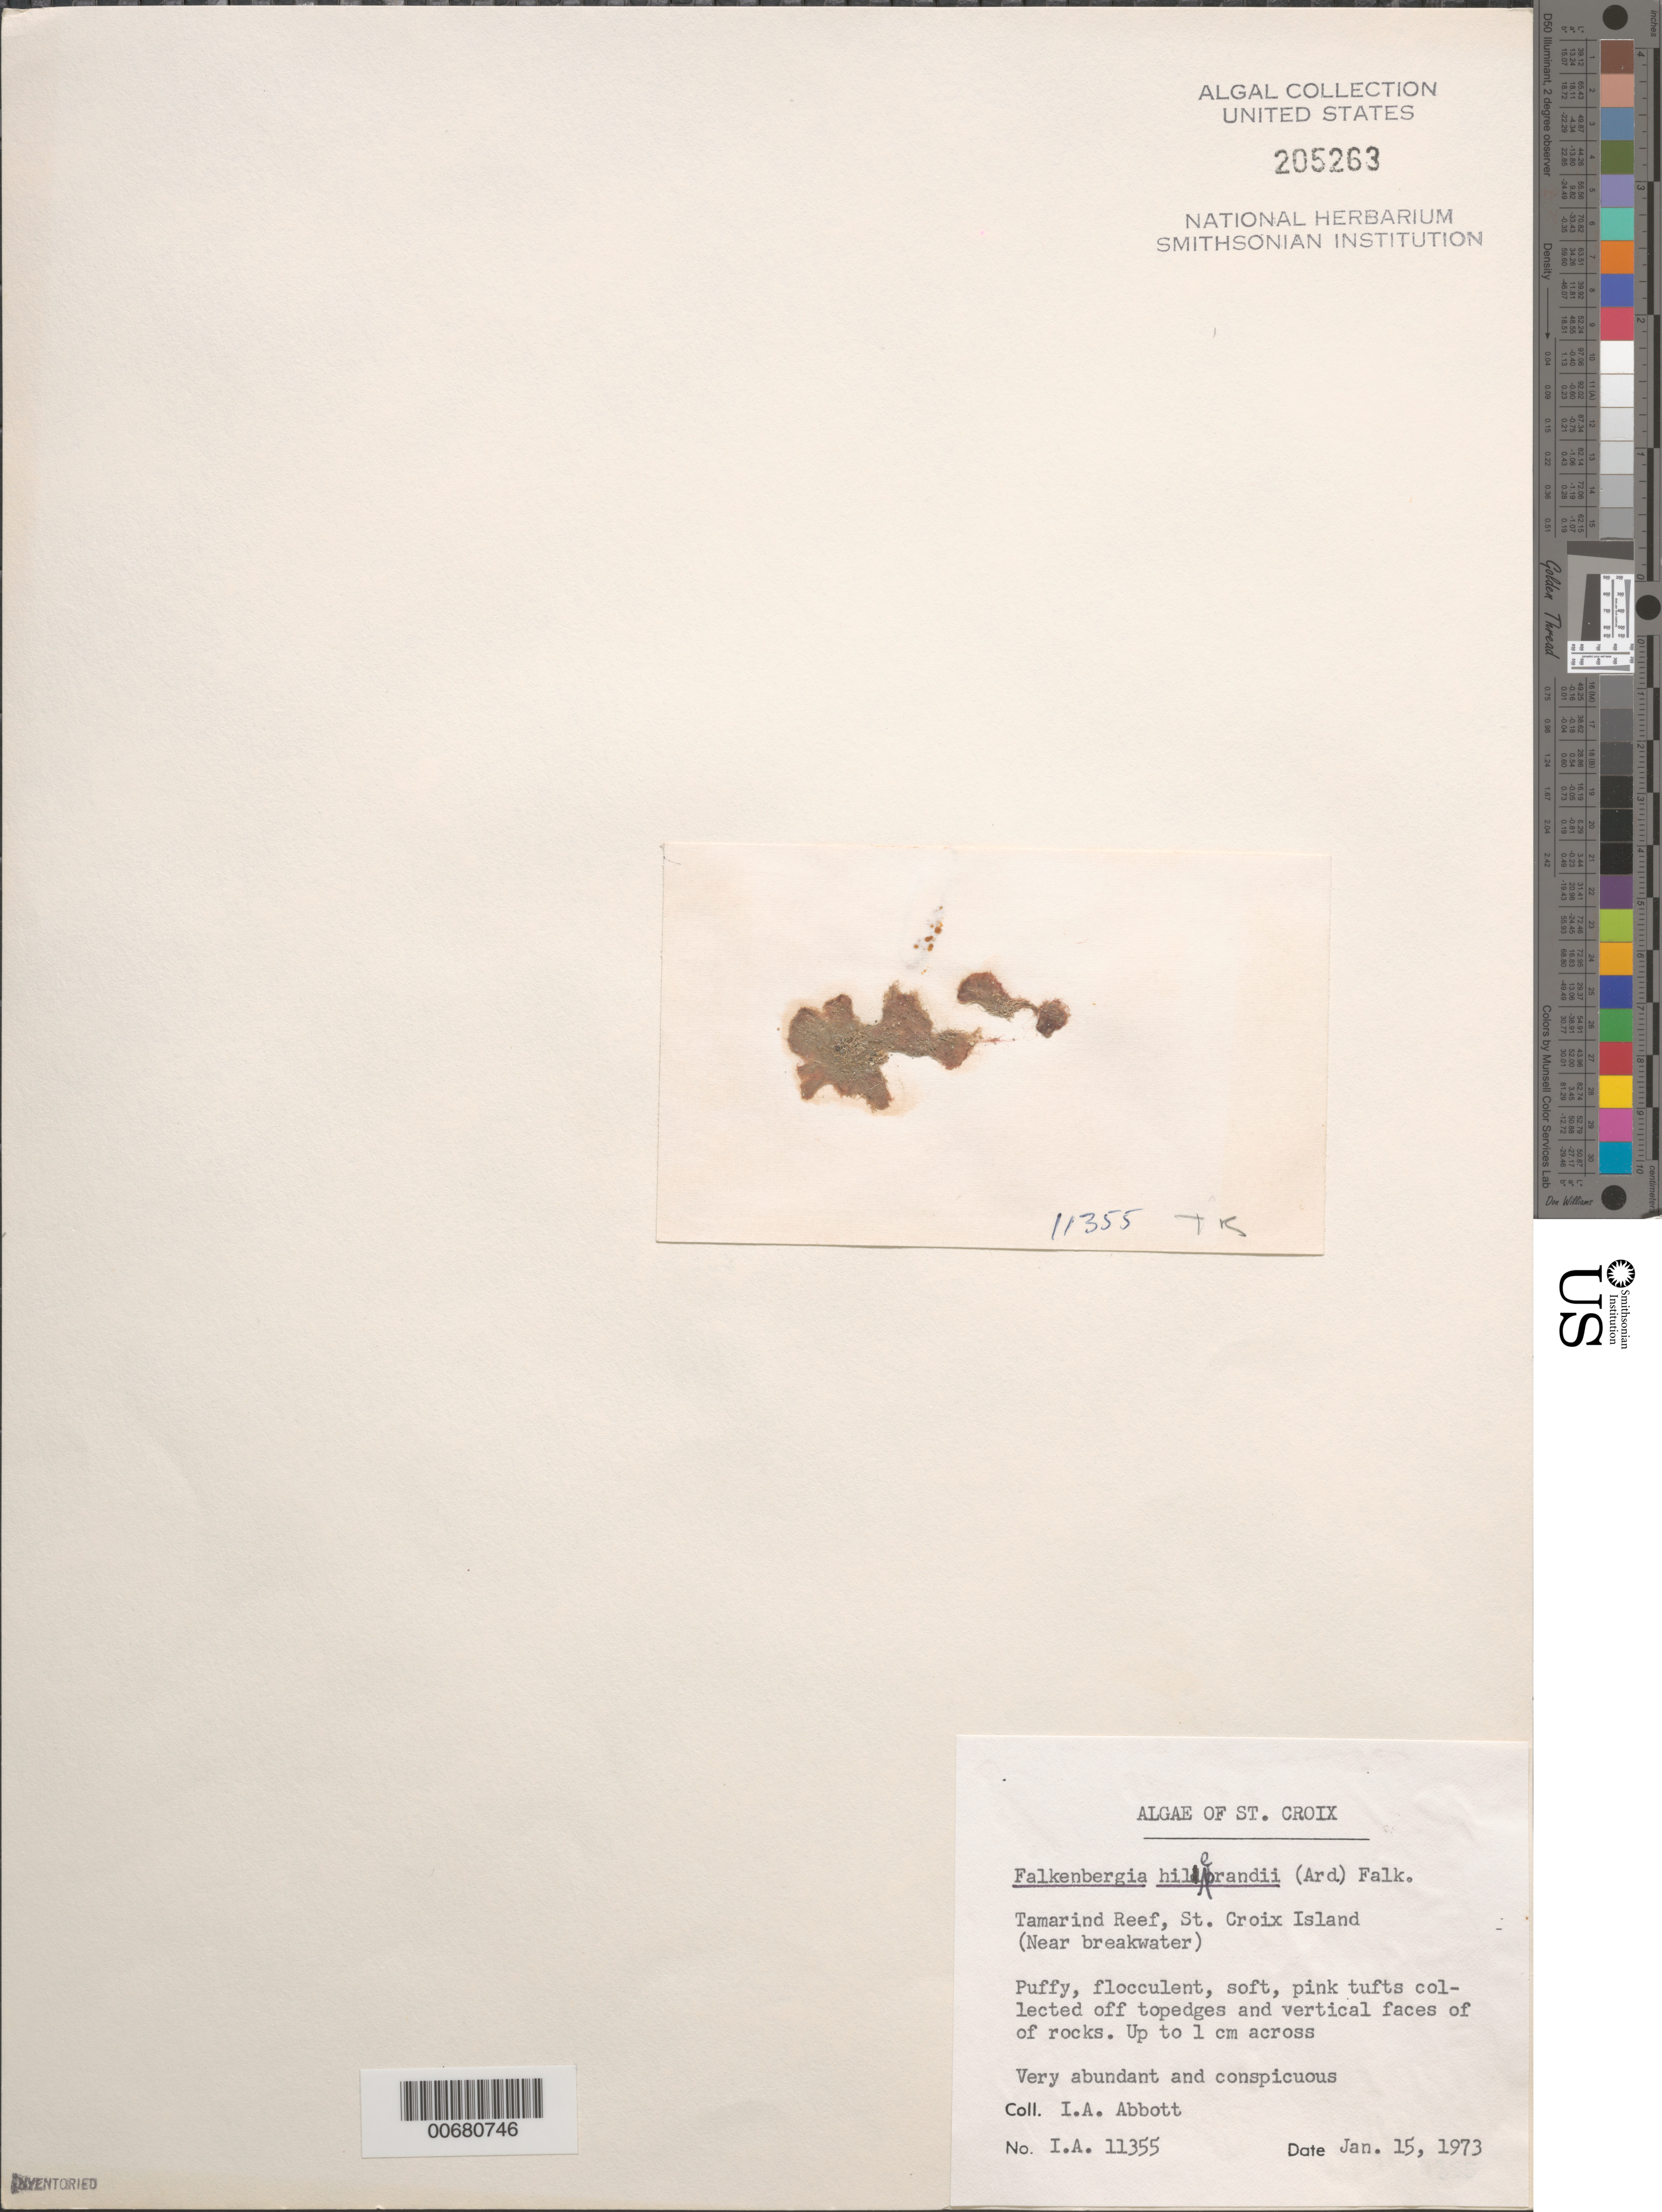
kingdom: Plantae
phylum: Rhodophyta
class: Florideophyceae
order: Bonnemaisoniales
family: Bonnemaisoniaceae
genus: Asparagopsis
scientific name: Asparagopsis taxiformis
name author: (Delile) Trevis.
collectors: I. A. Abbott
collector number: IAA 11355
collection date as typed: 15 Jan 1973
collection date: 1973-01-15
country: U.S. Virgin Islands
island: St. Croix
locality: Tamarind Reef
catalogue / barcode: US 205263